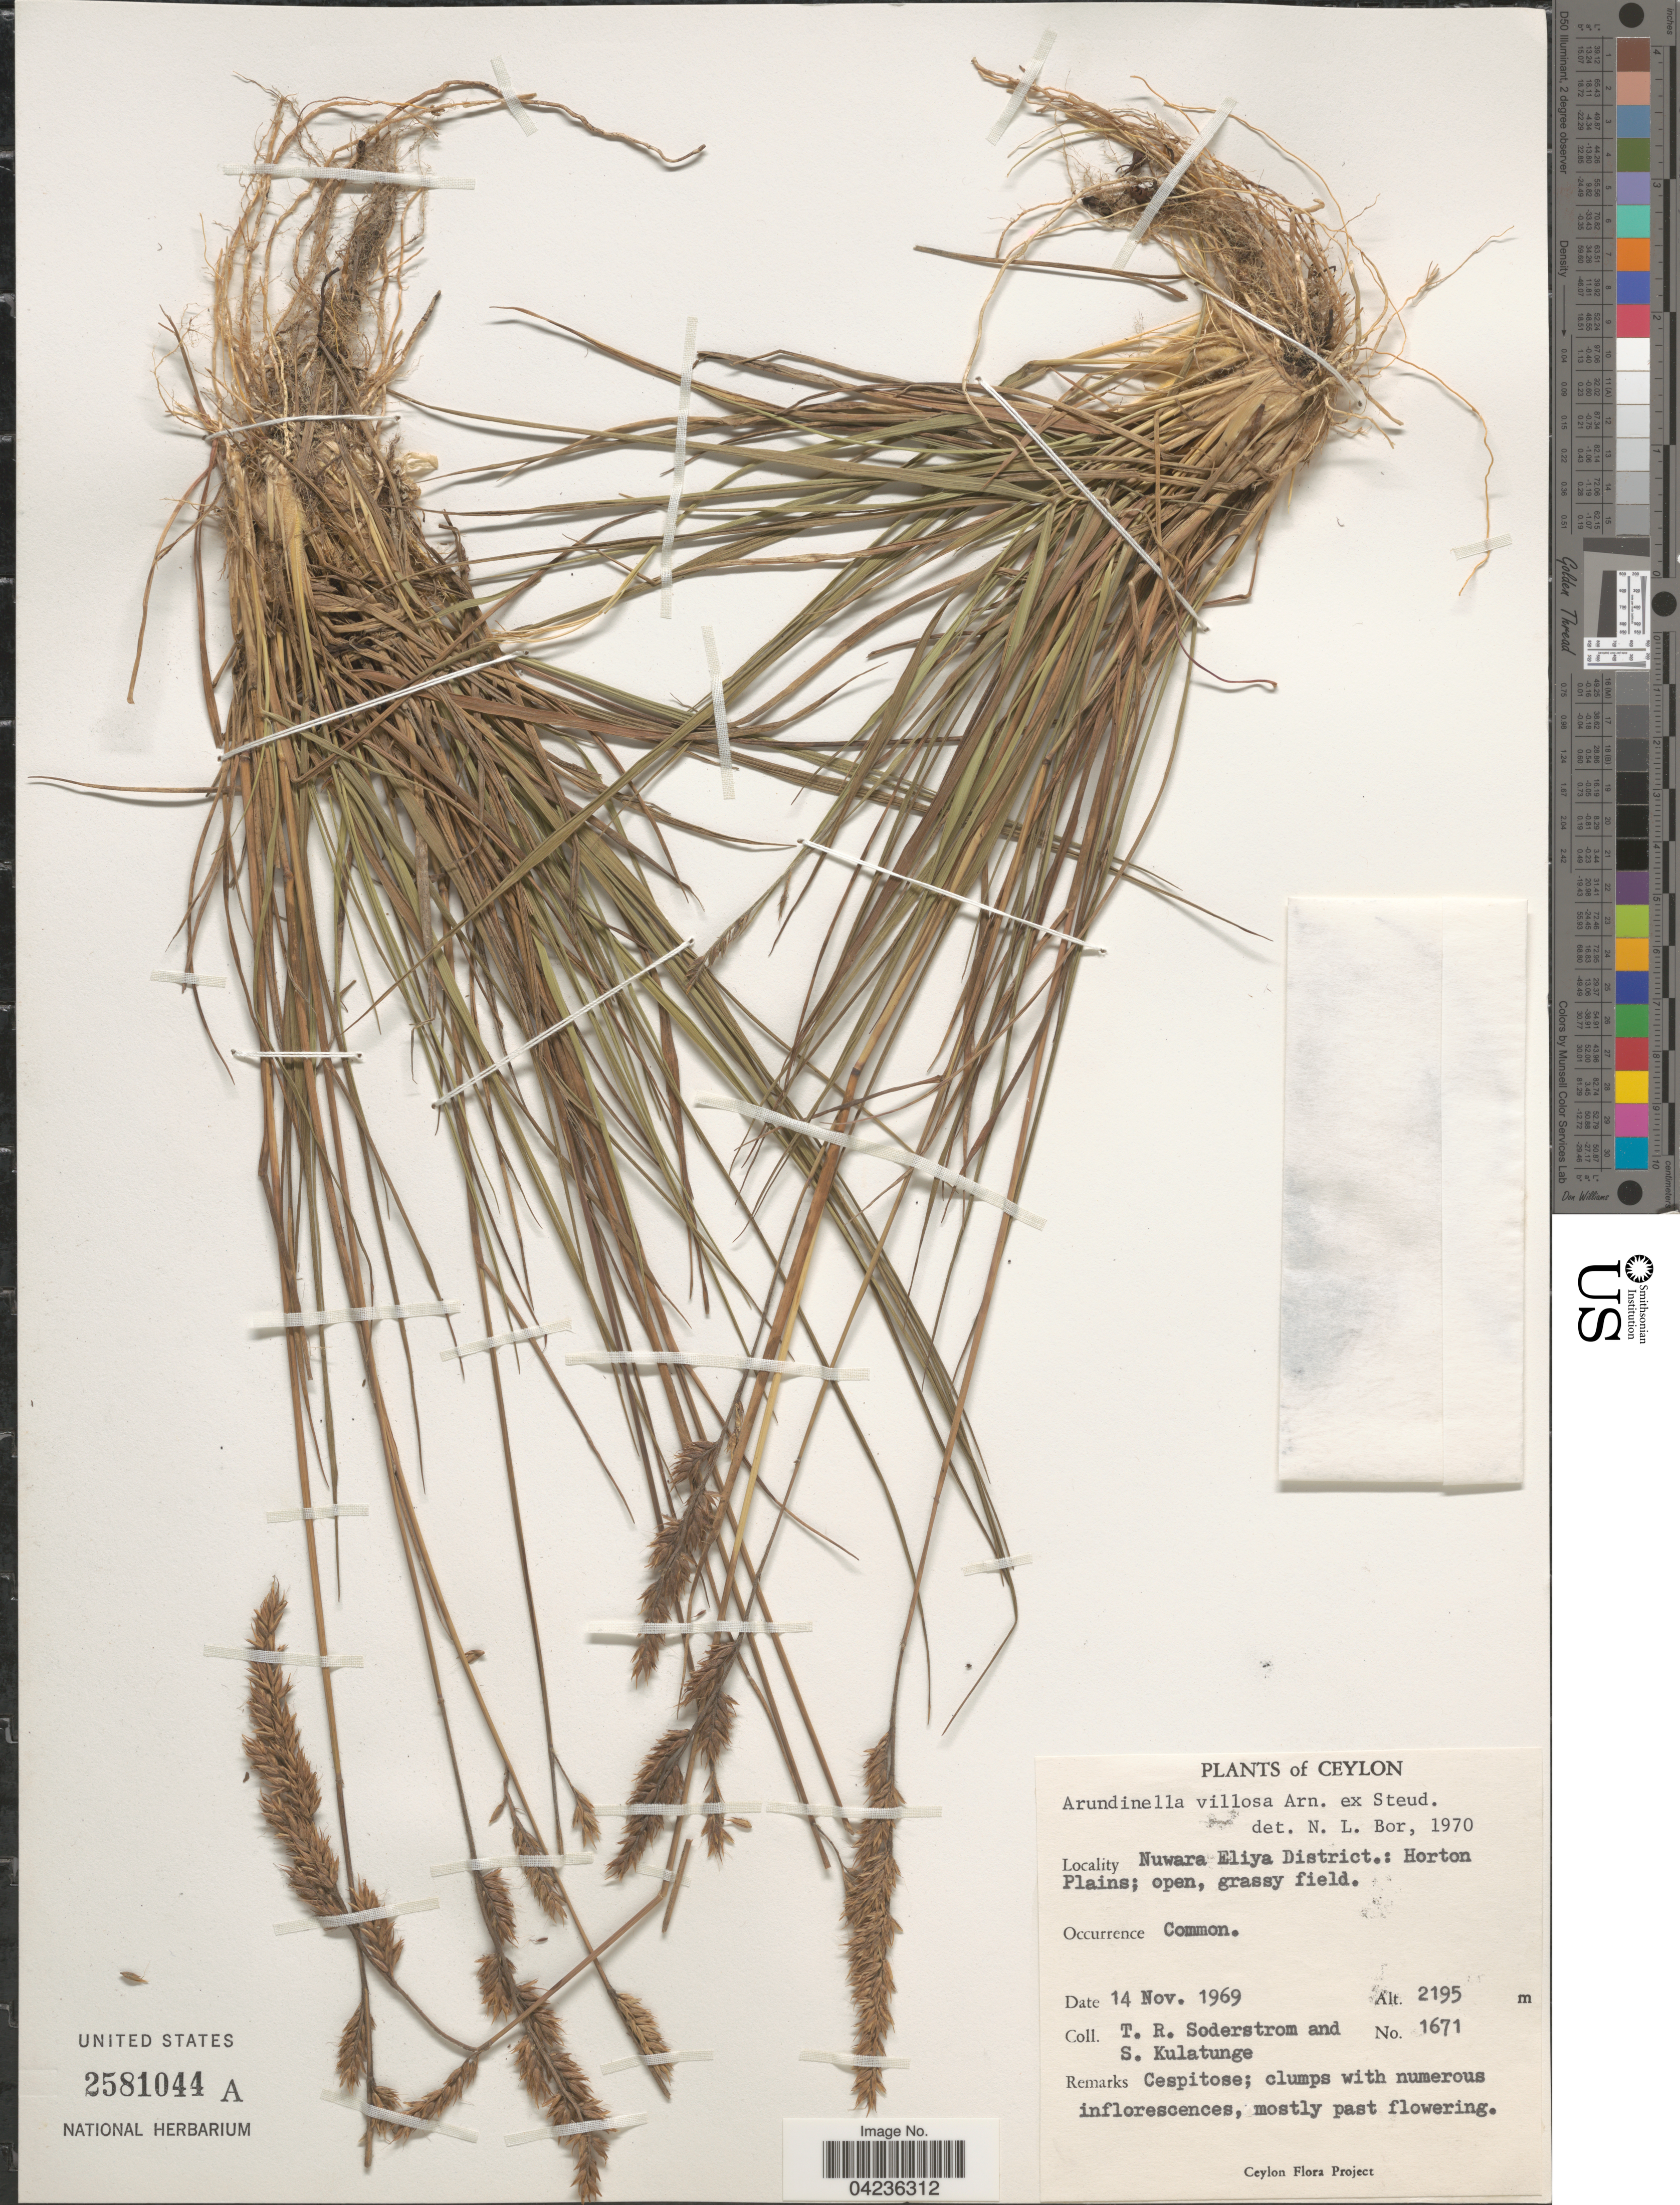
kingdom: Plantae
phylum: Tracheophyta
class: Liliopsida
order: Poales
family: Poaceae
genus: Arundinella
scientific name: Arundinella villosa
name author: Arn. ex Steud.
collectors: T. R. Soderstrom & S. Kulatunge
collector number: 1671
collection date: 1969-11-14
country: Sri Lanka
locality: Ceylon. Nuwara Eliya District.: Horton Plains; open, grassy field. Common.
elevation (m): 2195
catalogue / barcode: US 2581044A